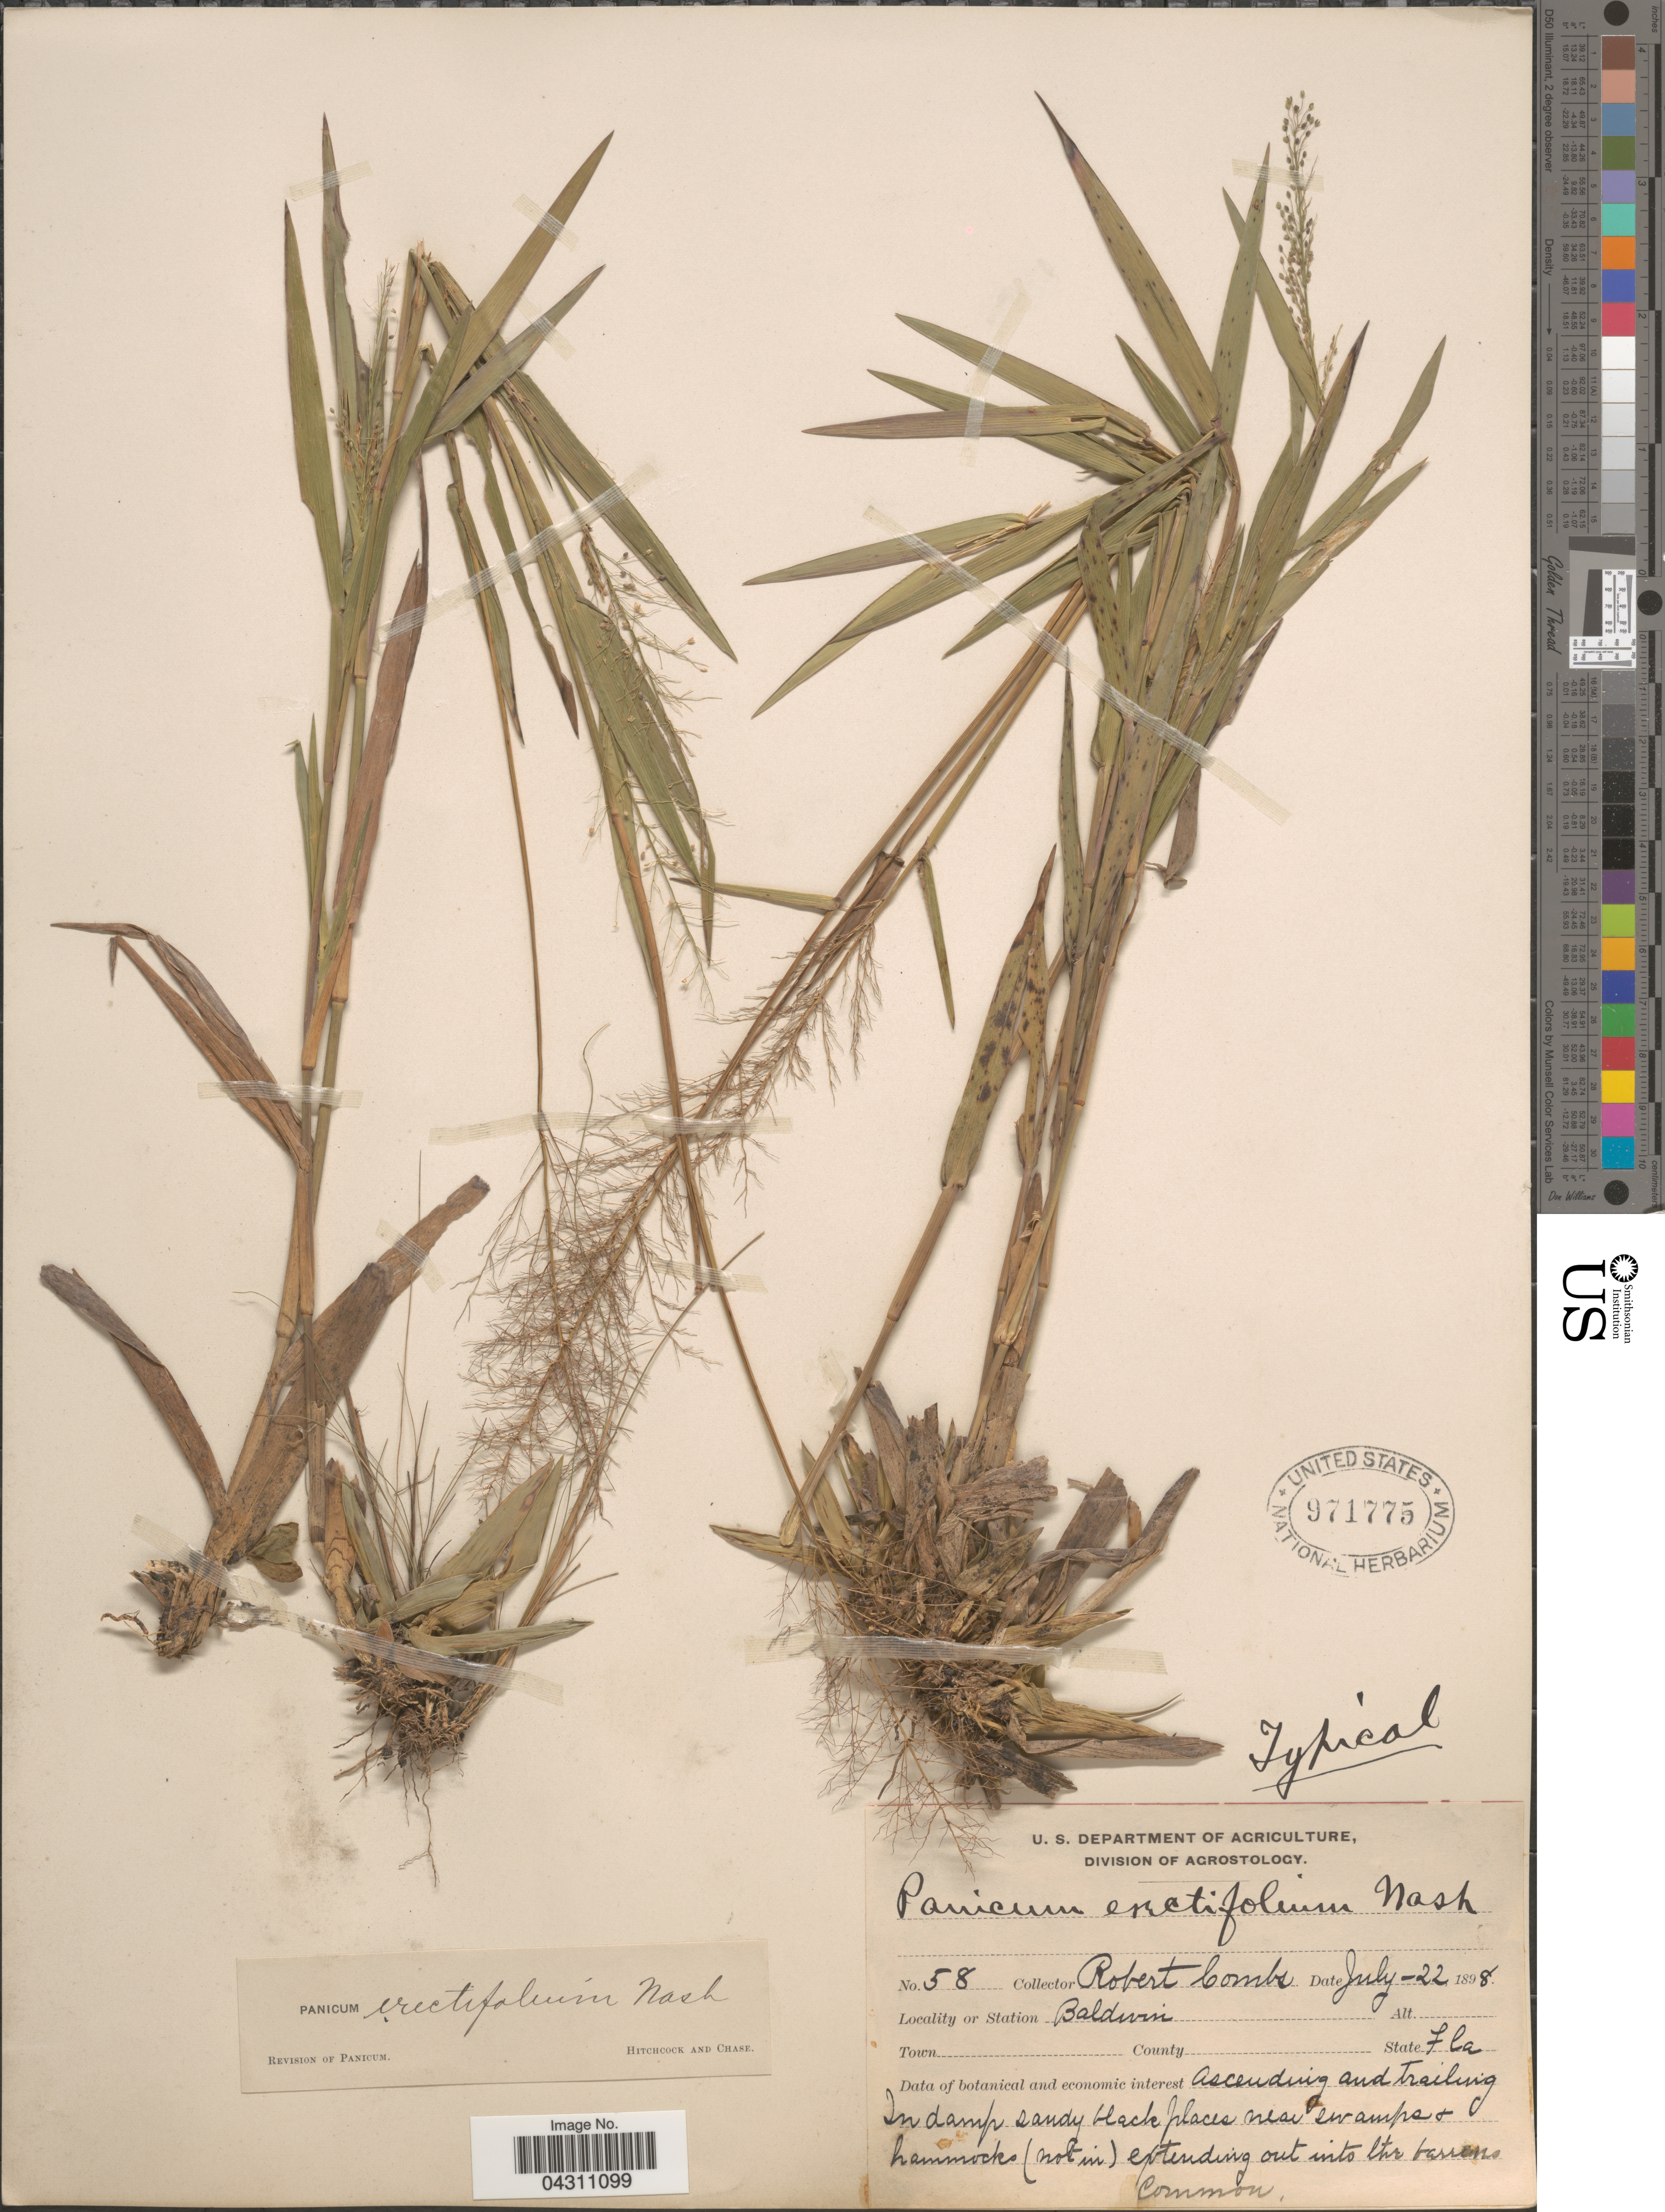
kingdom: Plantae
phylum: Tracheophyta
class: Liliopsida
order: Poales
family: Poaceae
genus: Dichanthelium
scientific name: Dichanthelium sphaerocarpon var. floridanum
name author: (Vasey) Davidse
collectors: R. Combs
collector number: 58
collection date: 1898-07-22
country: United States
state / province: Florida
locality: Baldwin. In damp sandy black places near swamps & hammocks.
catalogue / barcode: US 971775